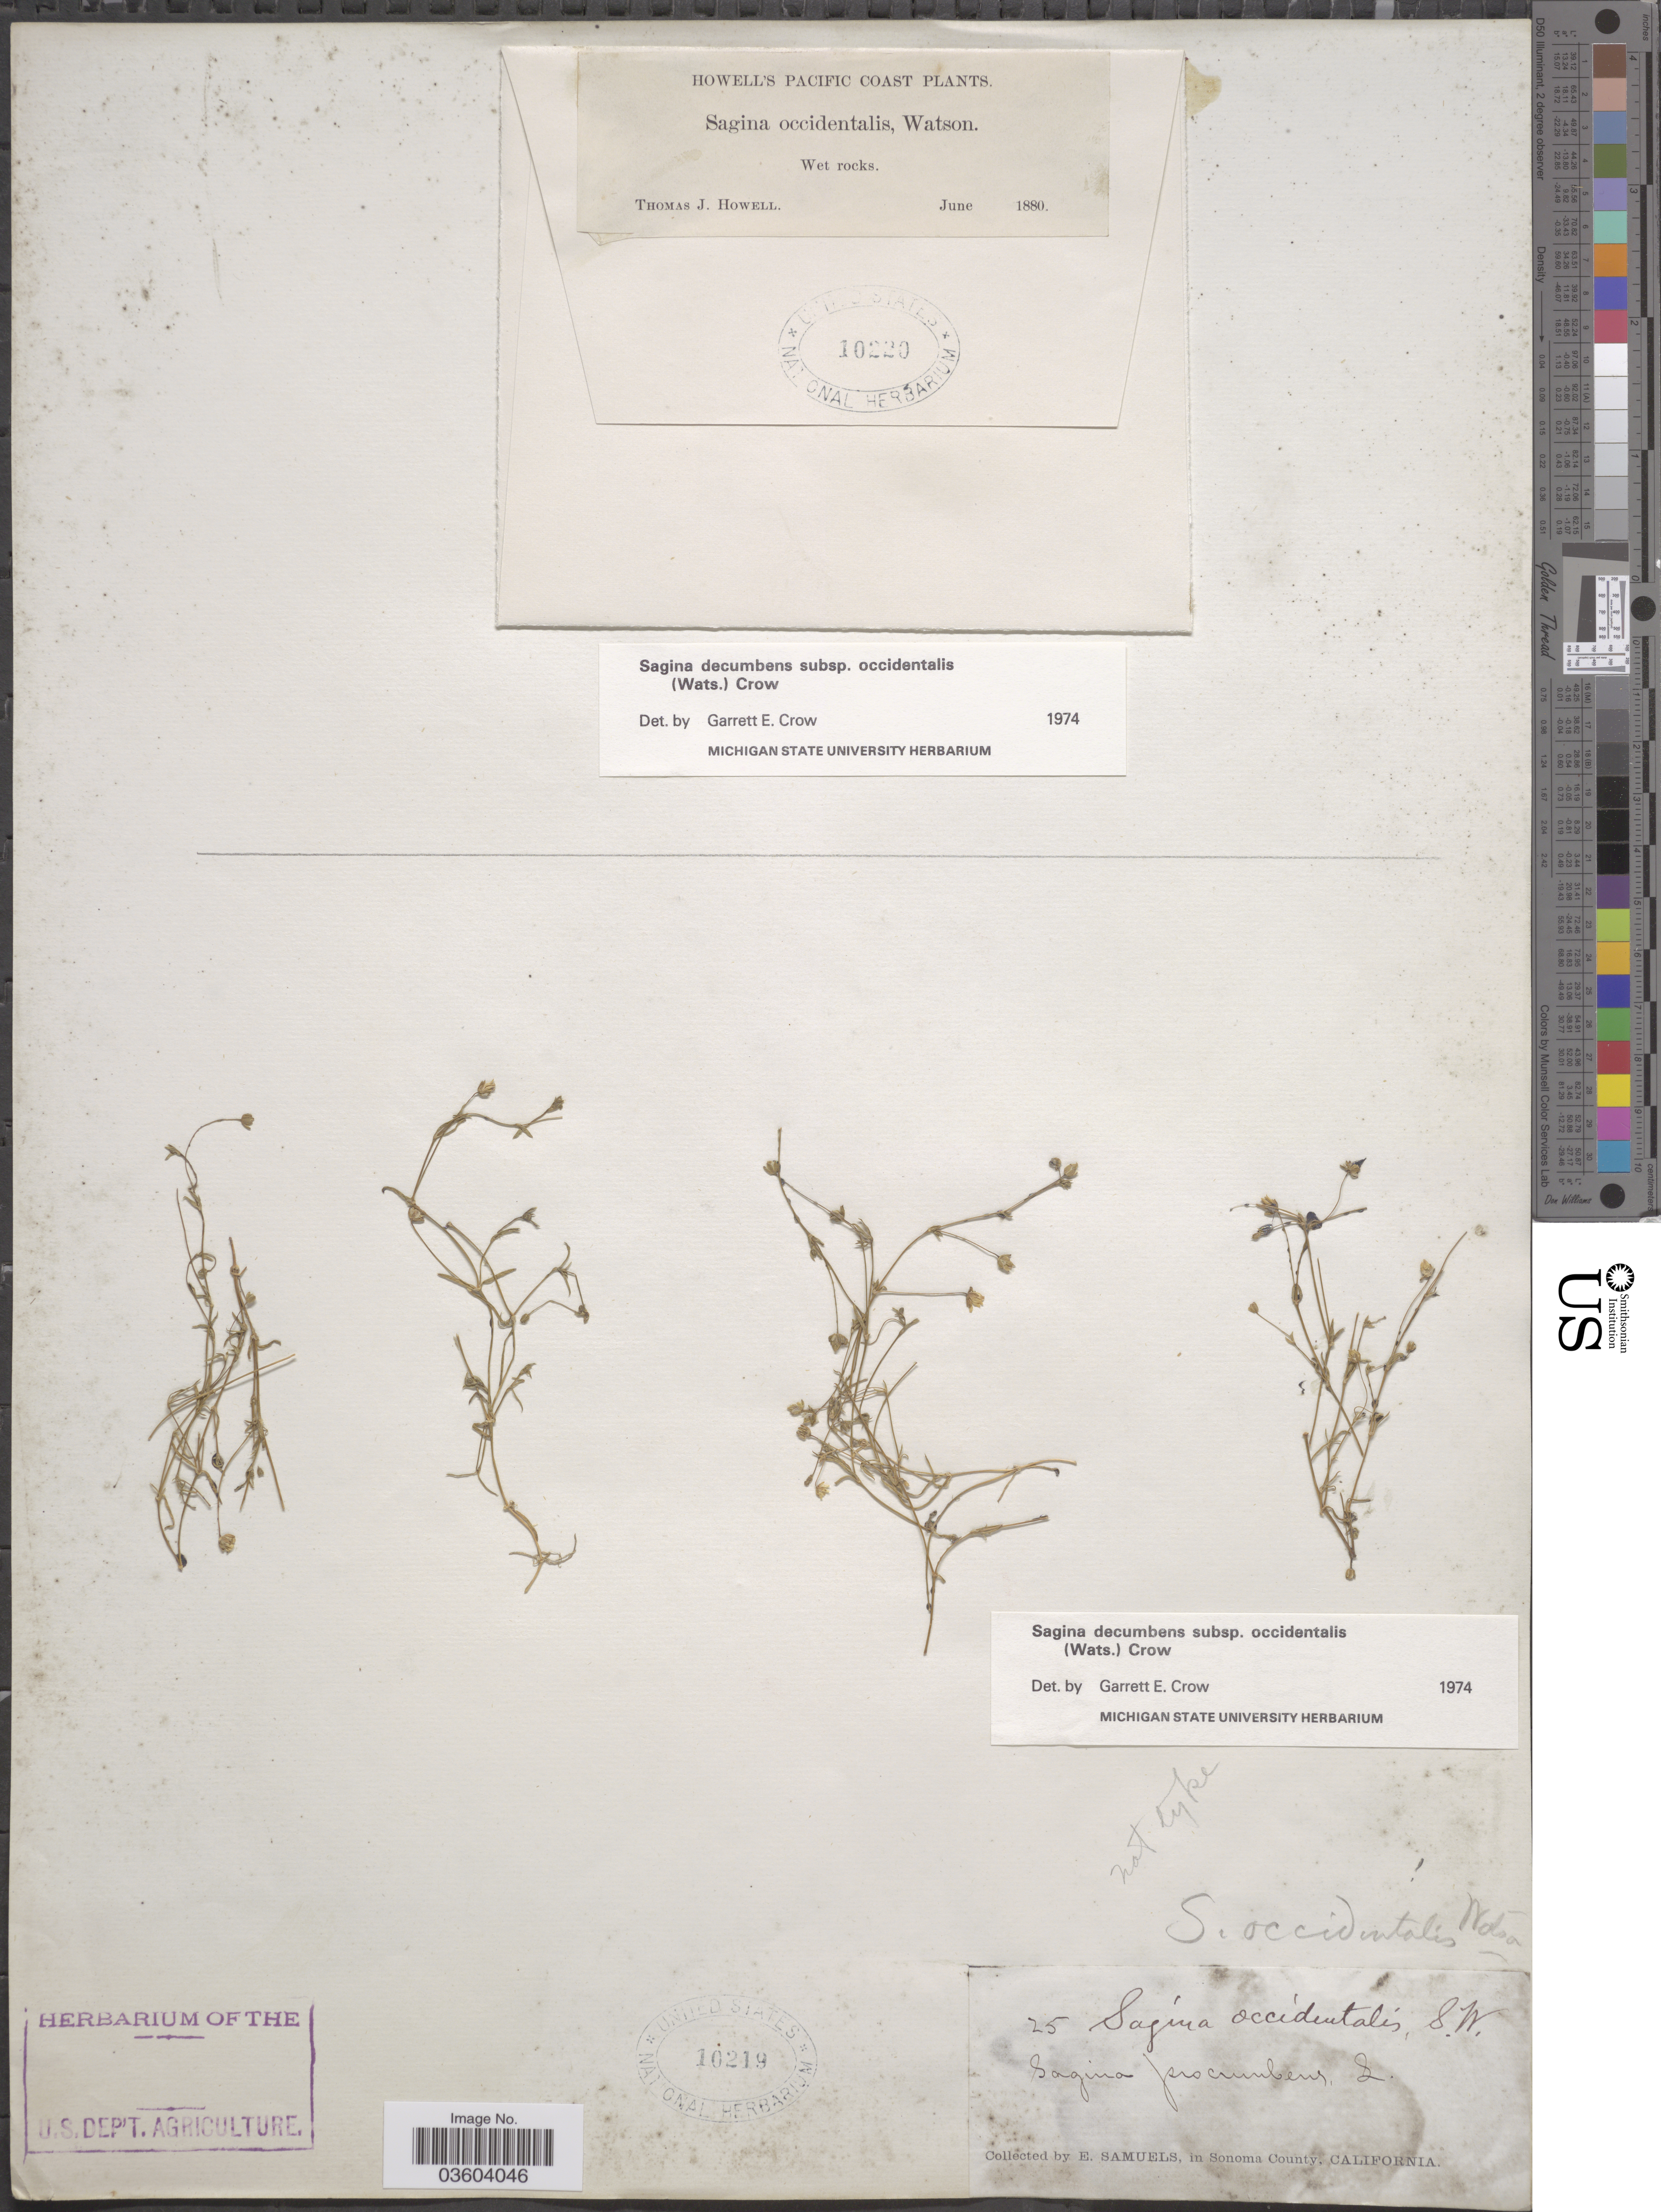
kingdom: Plantae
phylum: Tracheophyta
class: Magnoliopsida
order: Caryophyllales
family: Caryophyllaceae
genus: Sagina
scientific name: Sagina decumbens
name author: (Elliott) Torr. & A. Gray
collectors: T. J. Howell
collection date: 1880-06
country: United States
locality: Howell's Pacific Coast, Wet rocks.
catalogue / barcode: US 10220-2